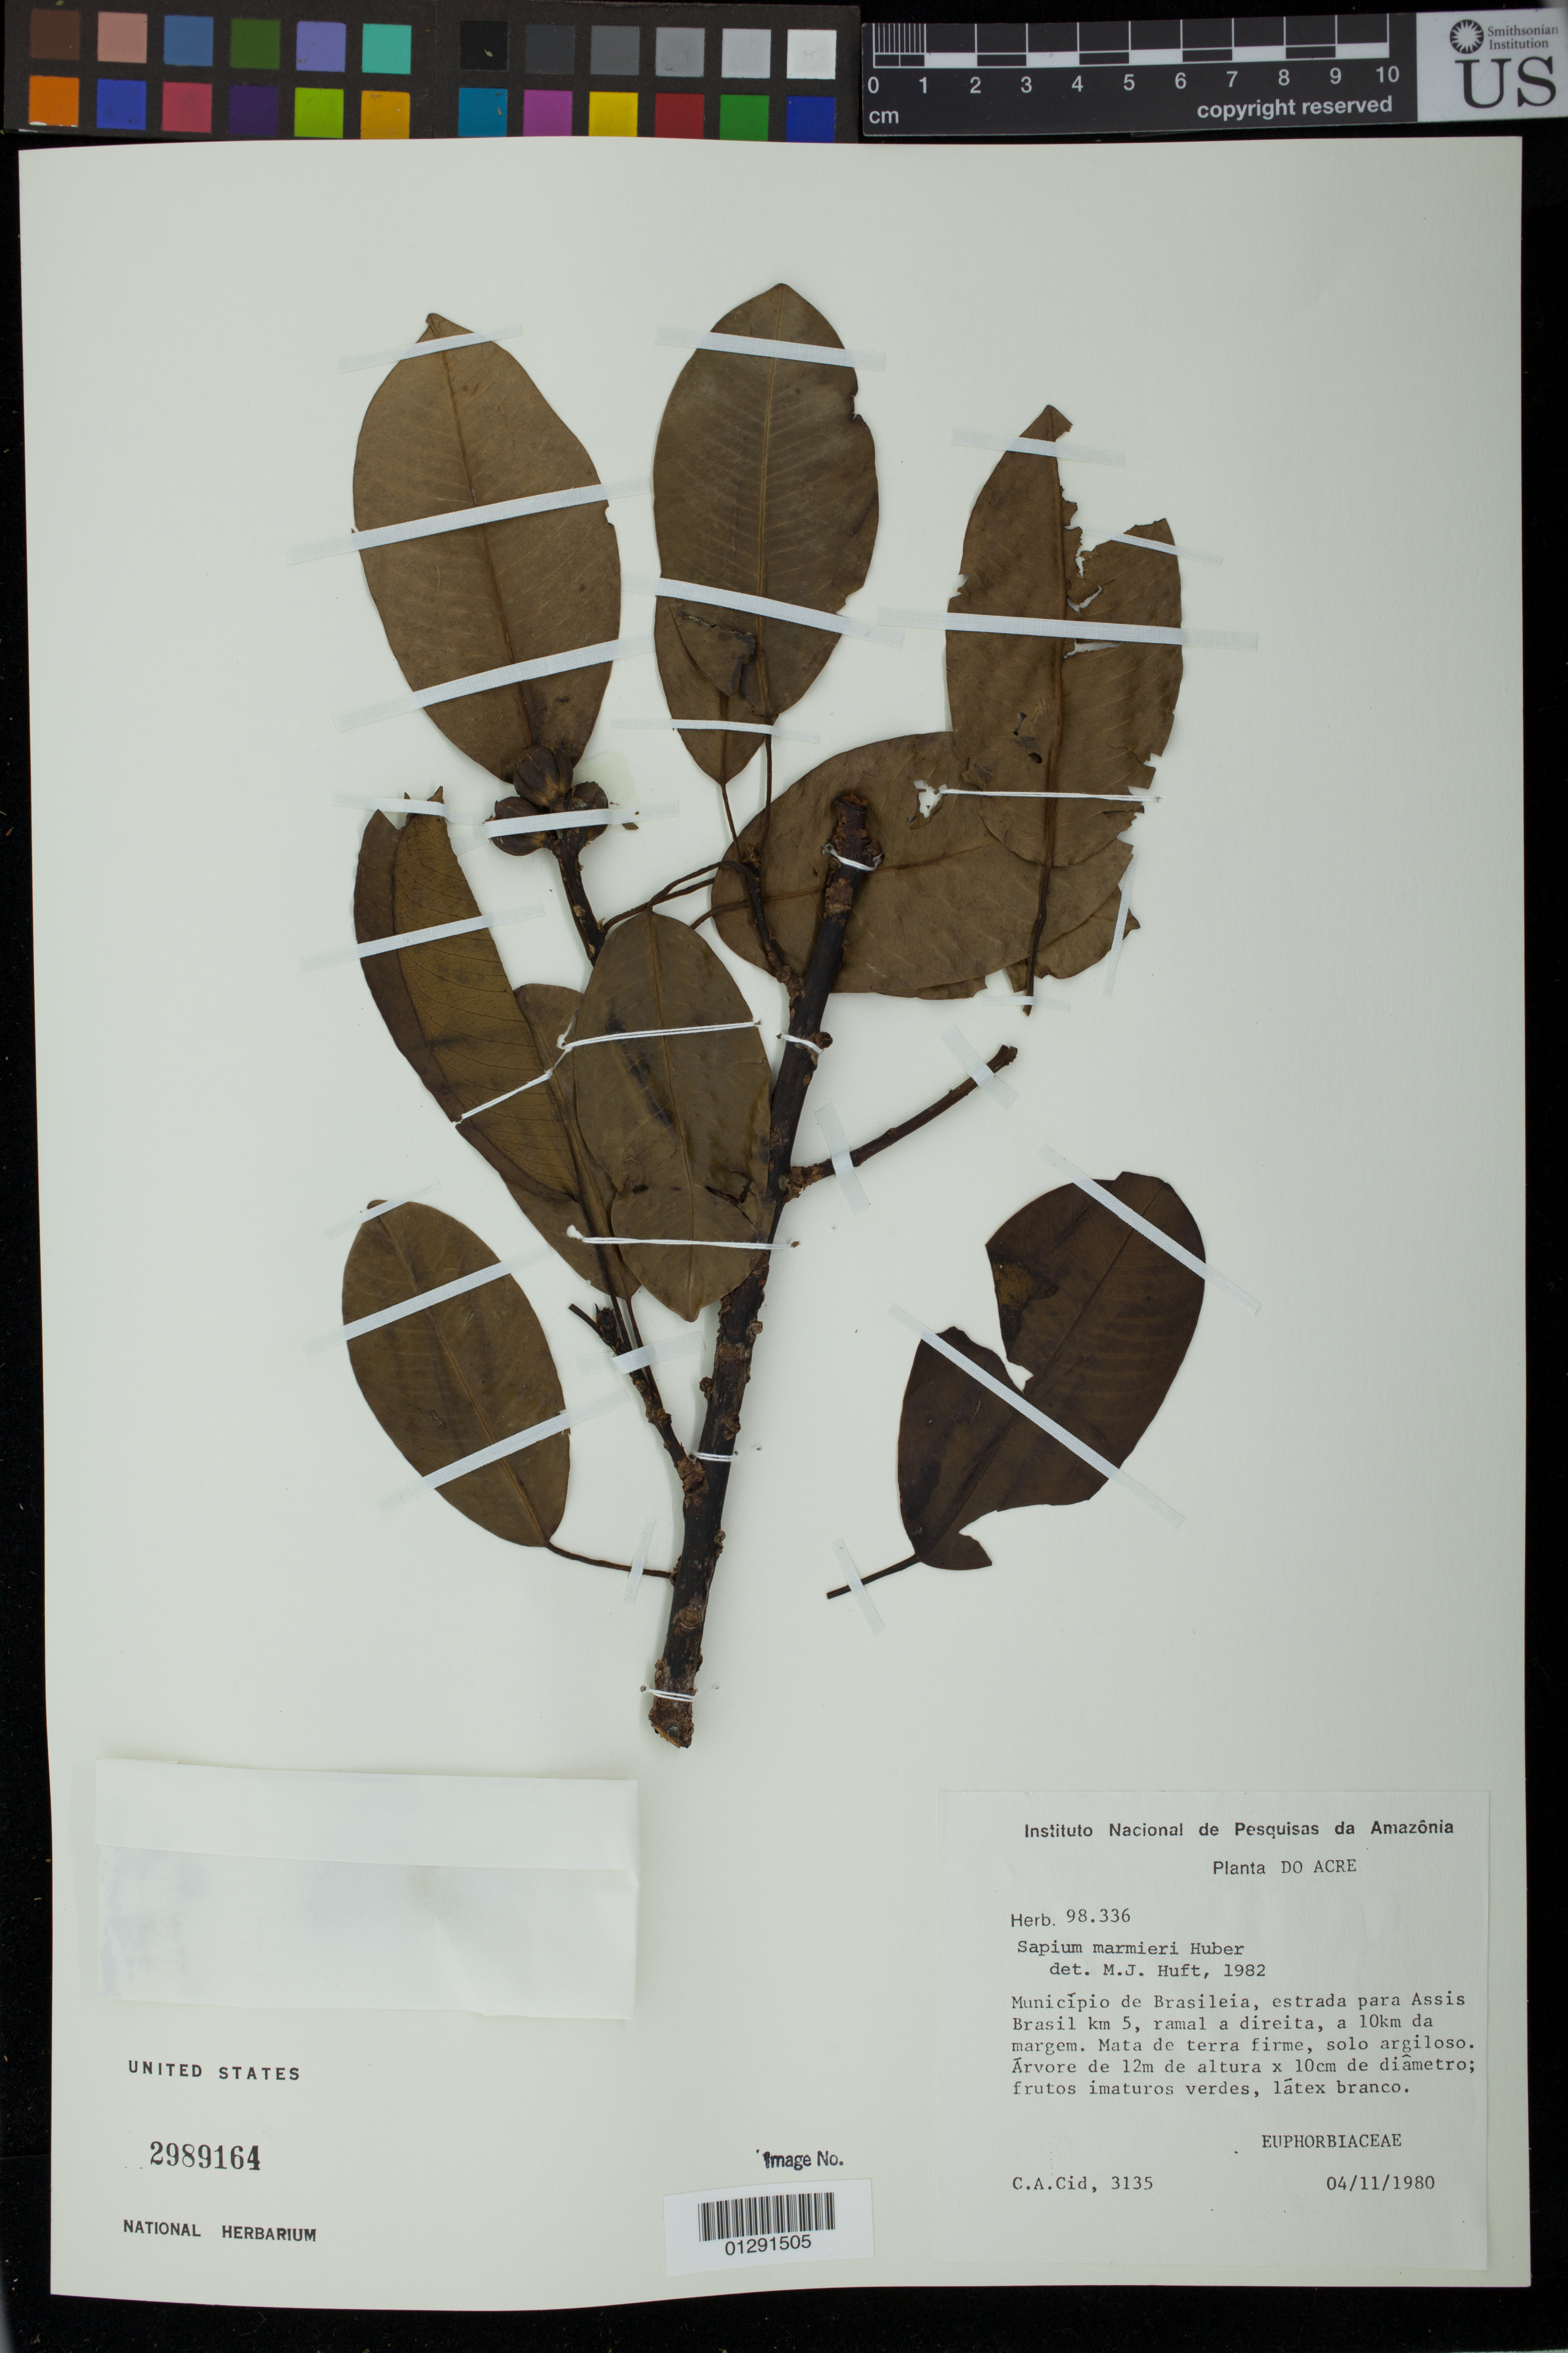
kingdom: Plantae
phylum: Tracheophyta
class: Magnoliopsida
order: Malpighiales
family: Euphorbiaceae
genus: Sapium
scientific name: Sapium marmieri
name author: Huber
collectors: C. A. Cid Ferreira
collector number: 3135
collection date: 1980-11-04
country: Brazil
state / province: Acre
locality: Municipio de Brasileia, estrada para Assis Brasil km 5, ramal a direita, a 10km da margem.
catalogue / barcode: US 2989164